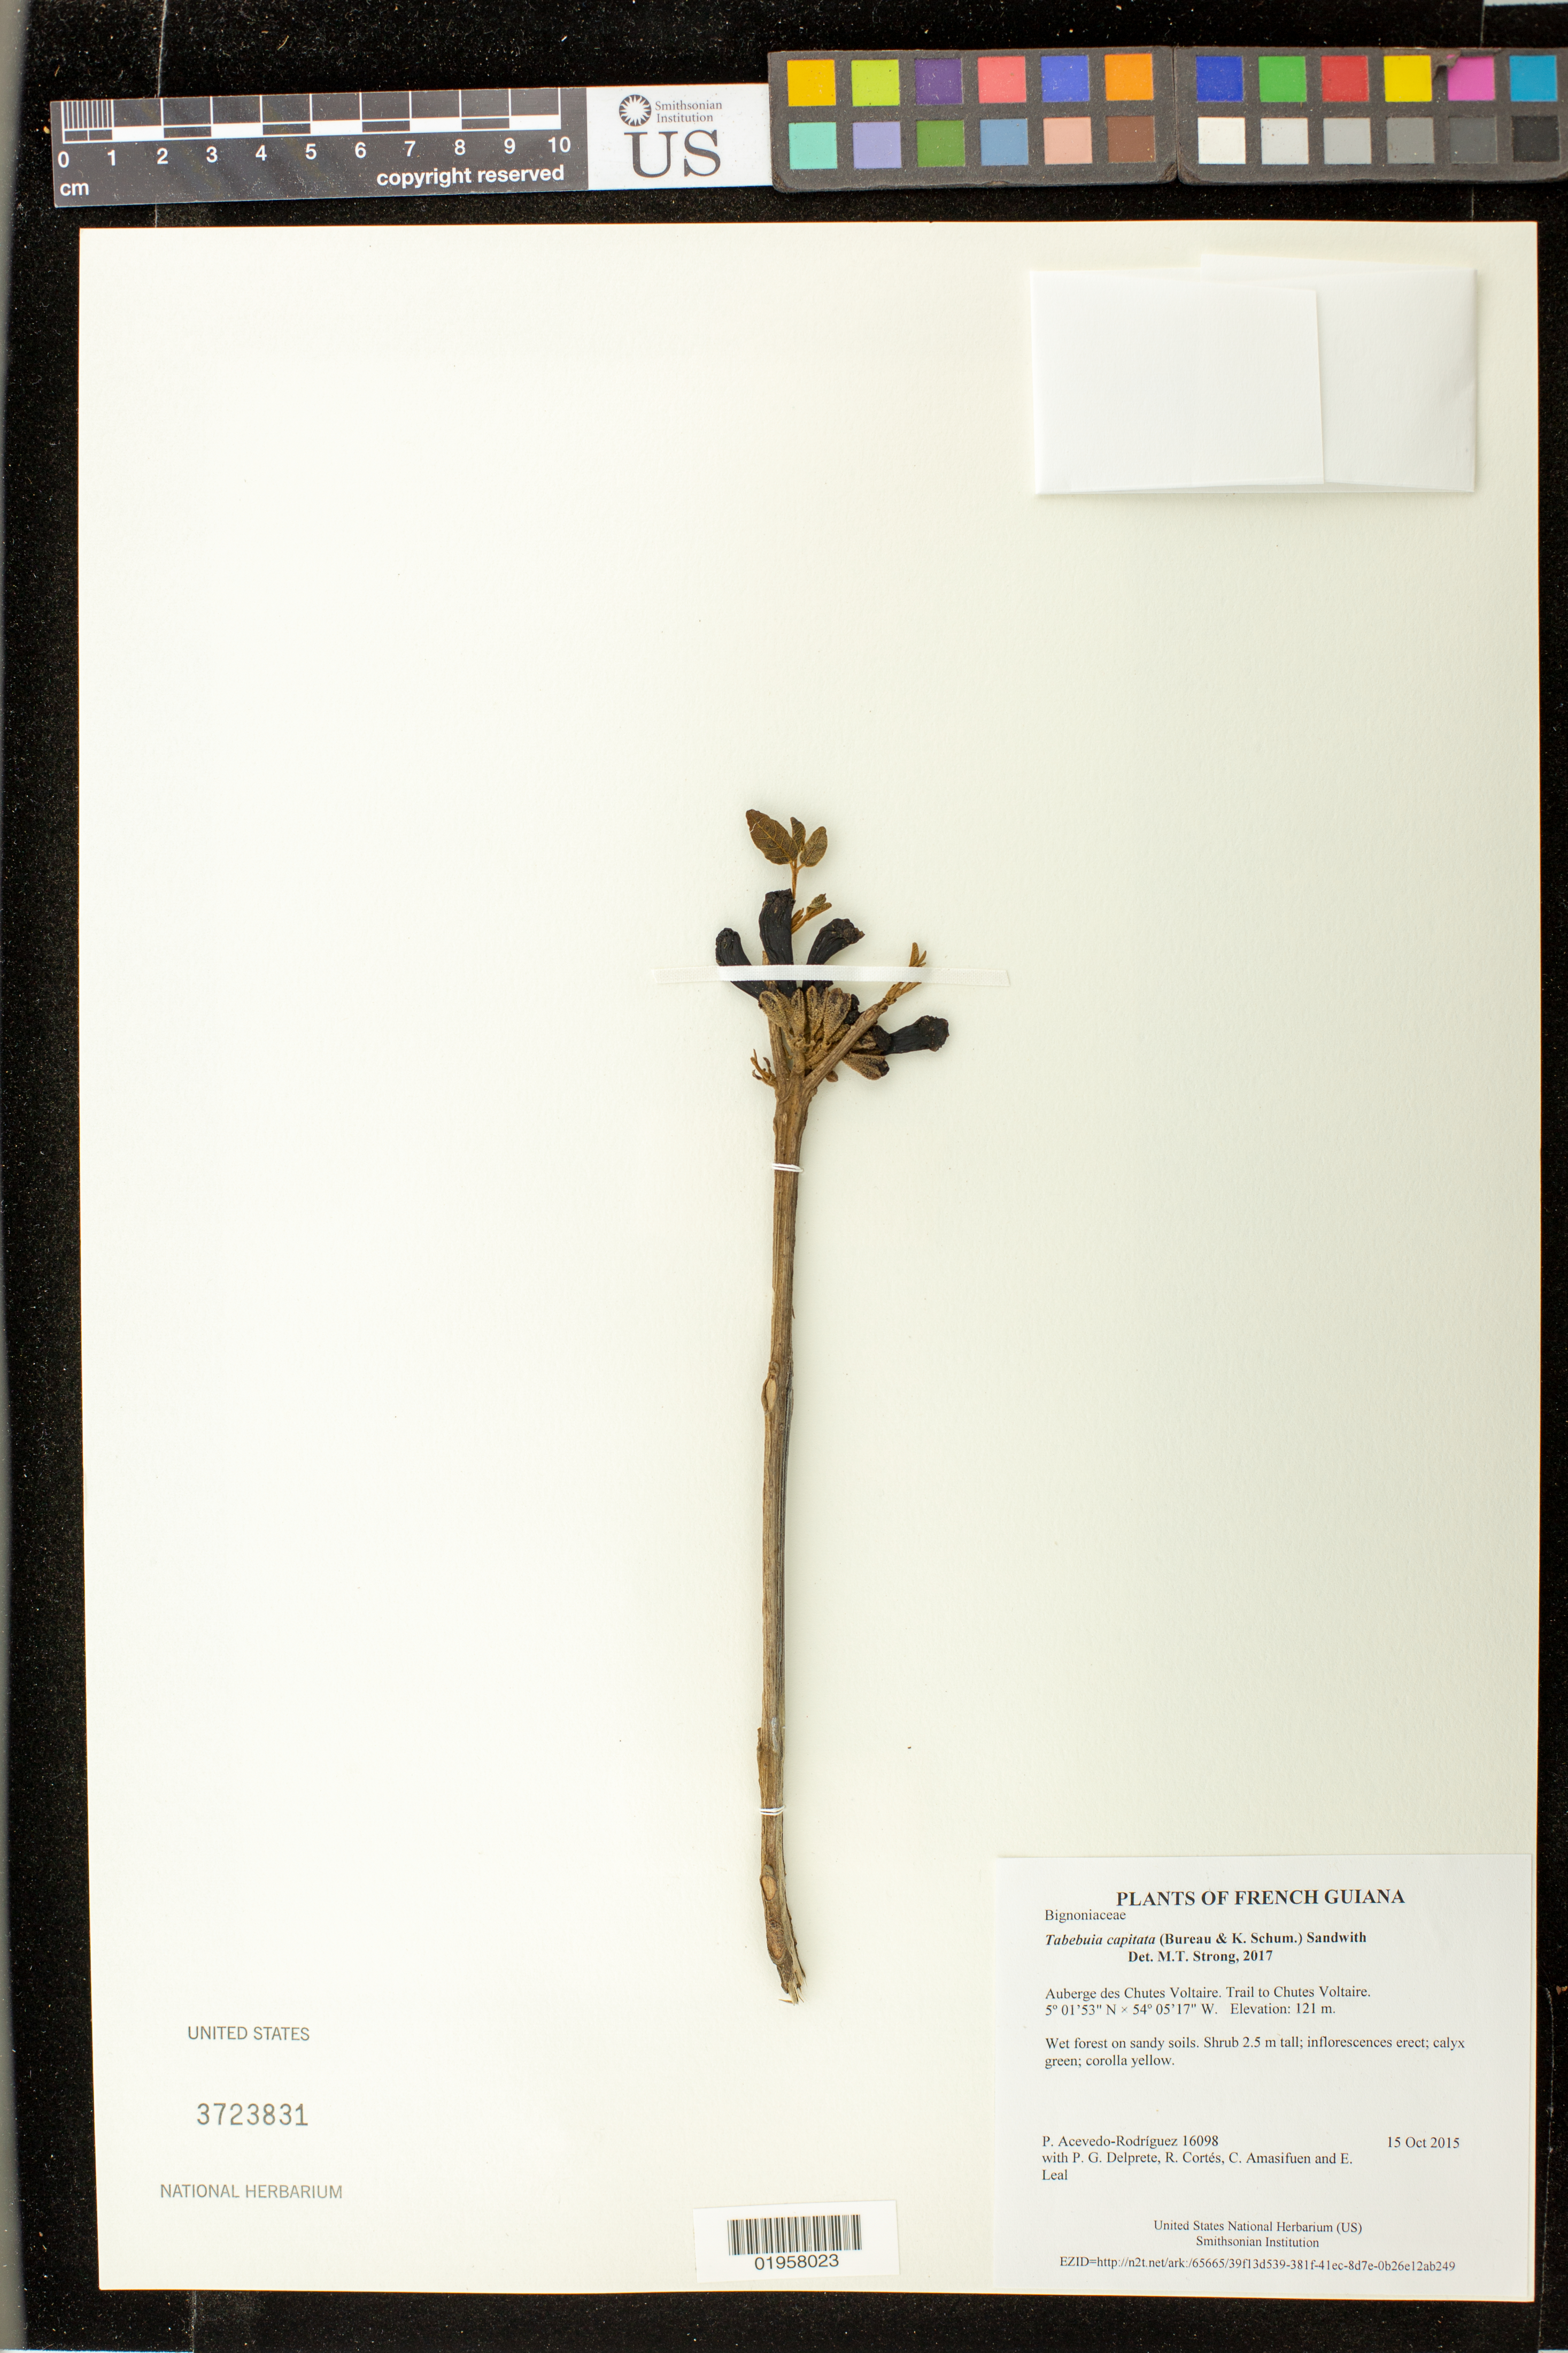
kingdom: Plantae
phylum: Tracheophyta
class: Magnoliopsida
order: Lamiales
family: Bignoniaceae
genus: Handroanthus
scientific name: Handroanthus capitatus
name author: (Bureau ex K. Schum.) Mattos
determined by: Strong, Mark T., (BOT), Smithsonian Institution - National Museum of Natural History (UNITED STATES)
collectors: P. Acevedo-Rodr., P. G. Delprete, R. Cortés, C. Amasifuen & E. Leal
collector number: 16098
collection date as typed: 15 October 2015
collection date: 2015-10-15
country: French Guiana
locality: Auberge des Chutes Voltaire. Trail to Chutes Voltaire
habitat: Wet forest on sandy soils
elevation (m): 121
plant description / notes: US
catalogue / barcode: US 3723831